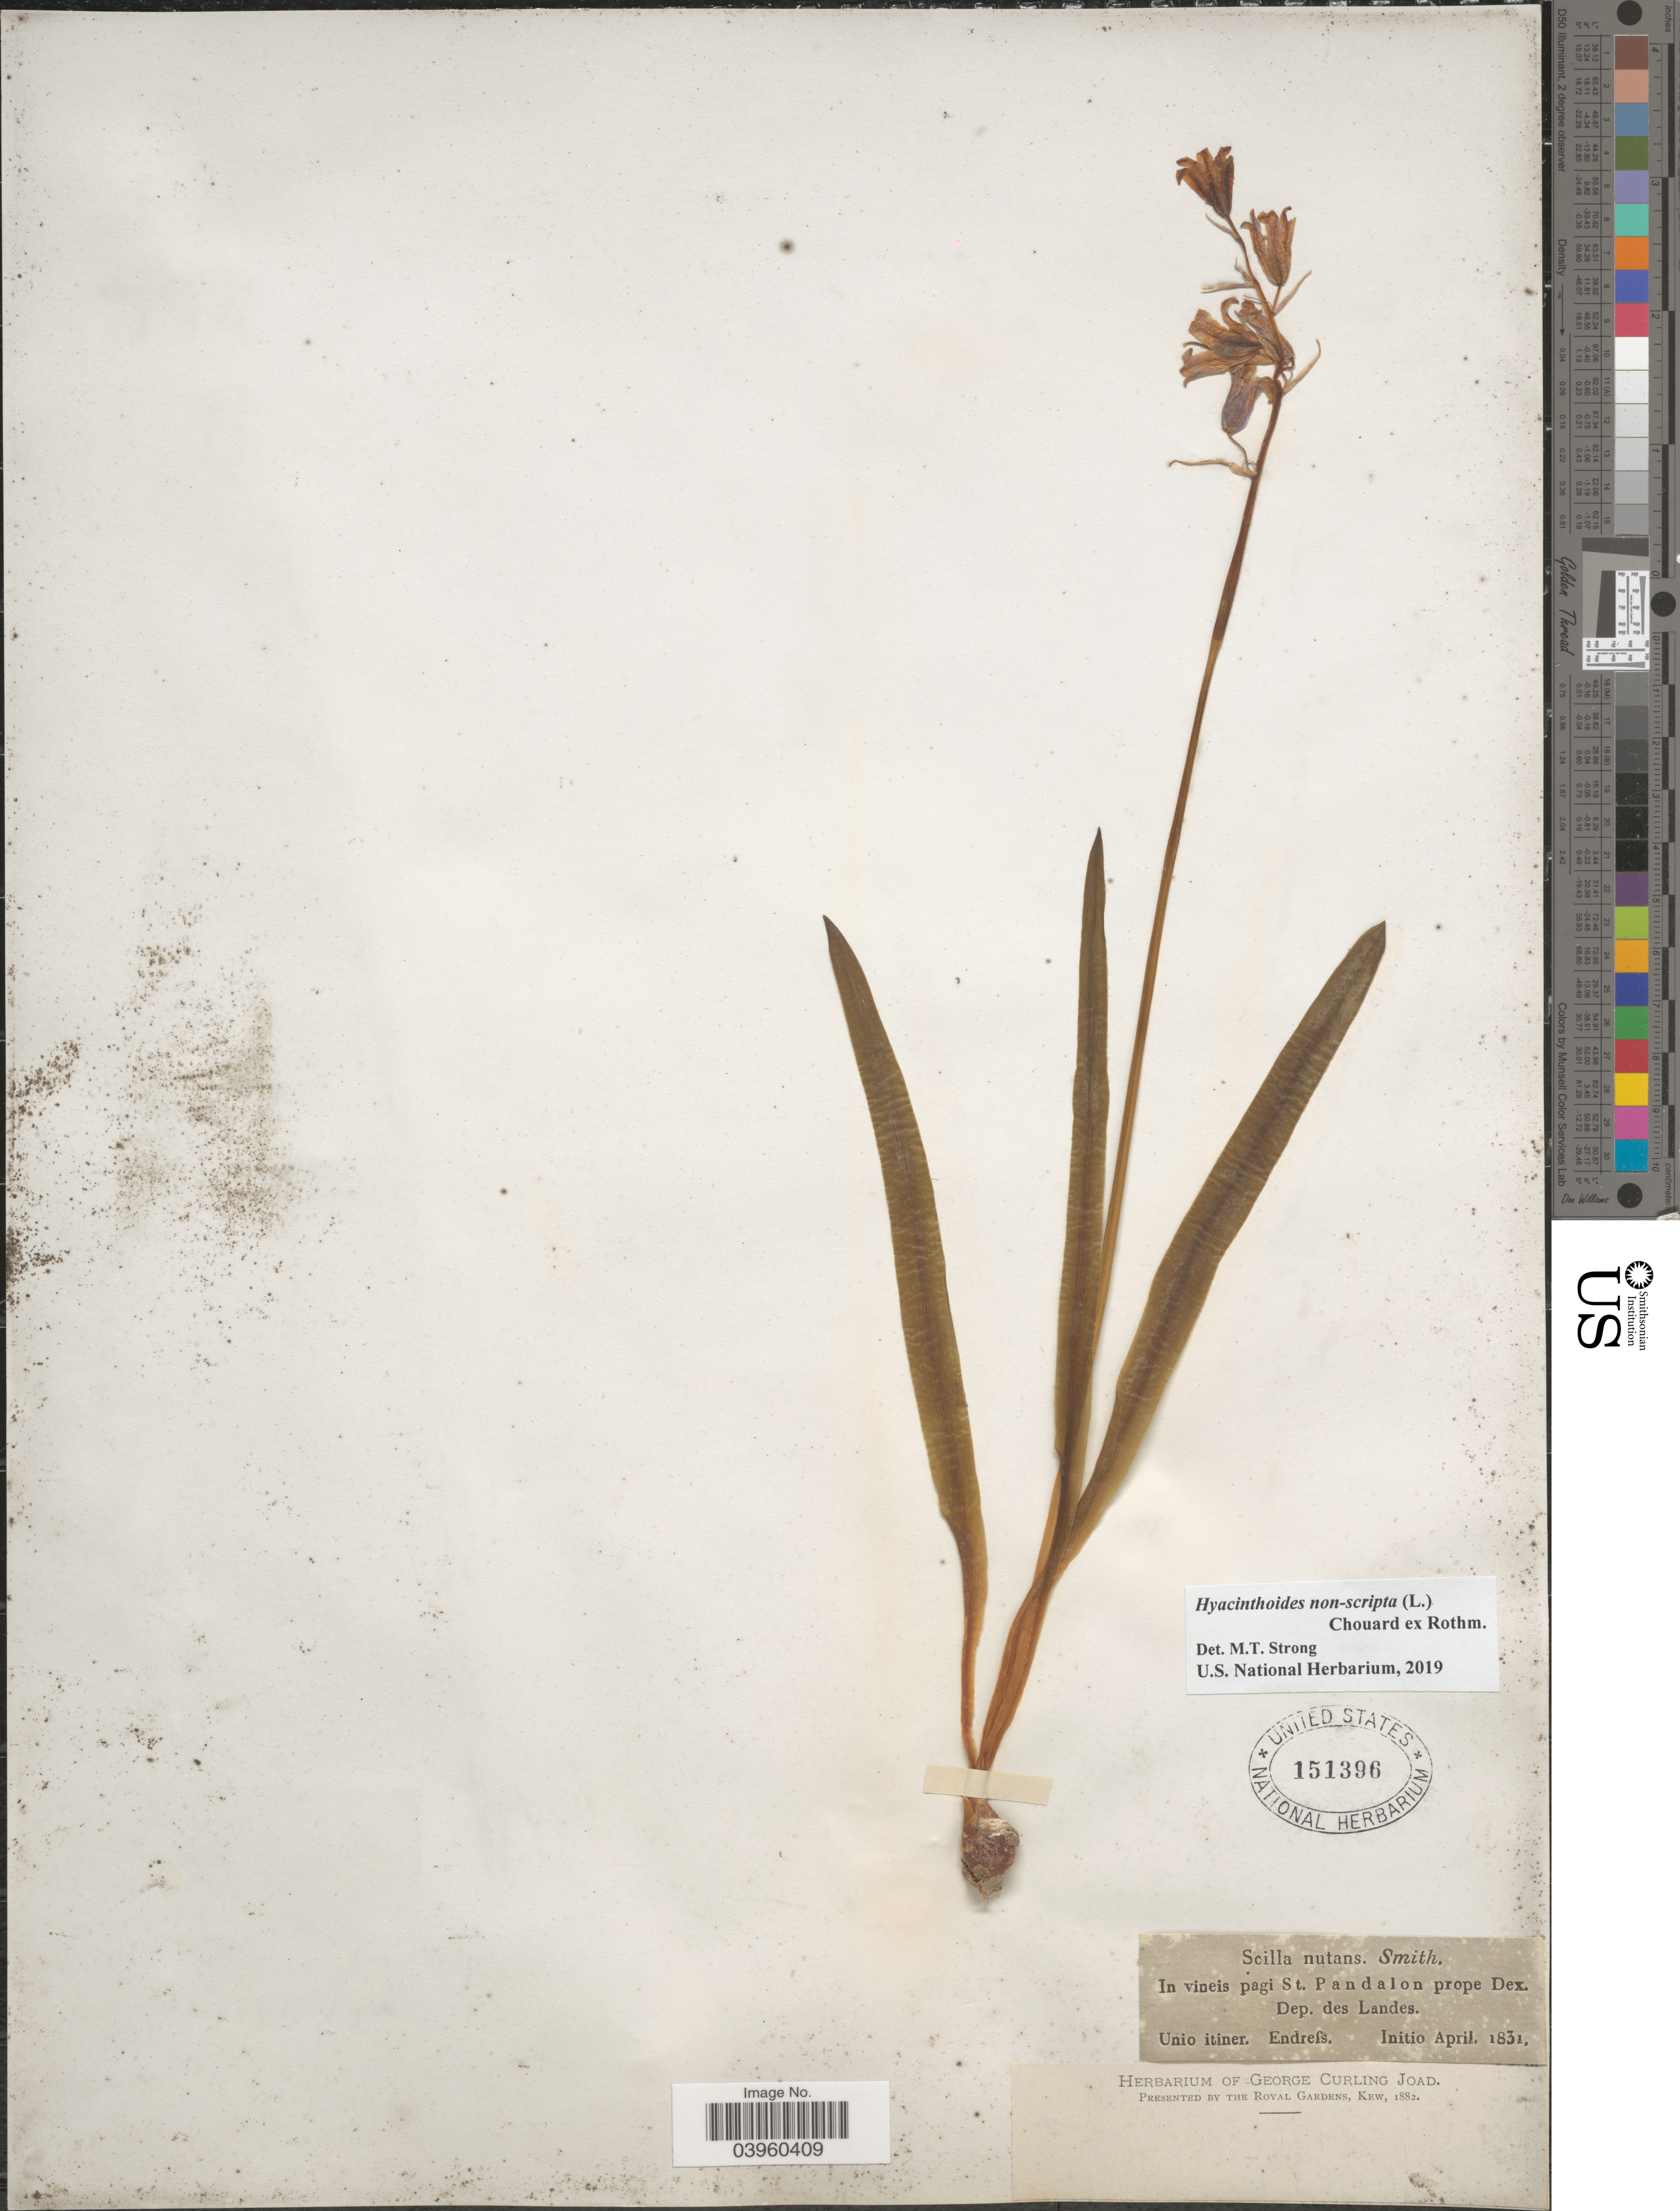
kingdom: Plantae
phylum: Tracheophyta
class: Liliopsida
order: Asparagales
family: Asparagaceae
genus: Hyacinthoides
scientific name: Hyacinthoides non-scripta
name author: (L.) Chouard ex Rothm.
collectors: Endrefs, --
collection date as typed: Initio April 1831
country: France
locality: In vineis pagi St. Pandalon prope Dex. Dep. des Landes.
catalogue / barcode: US 151396